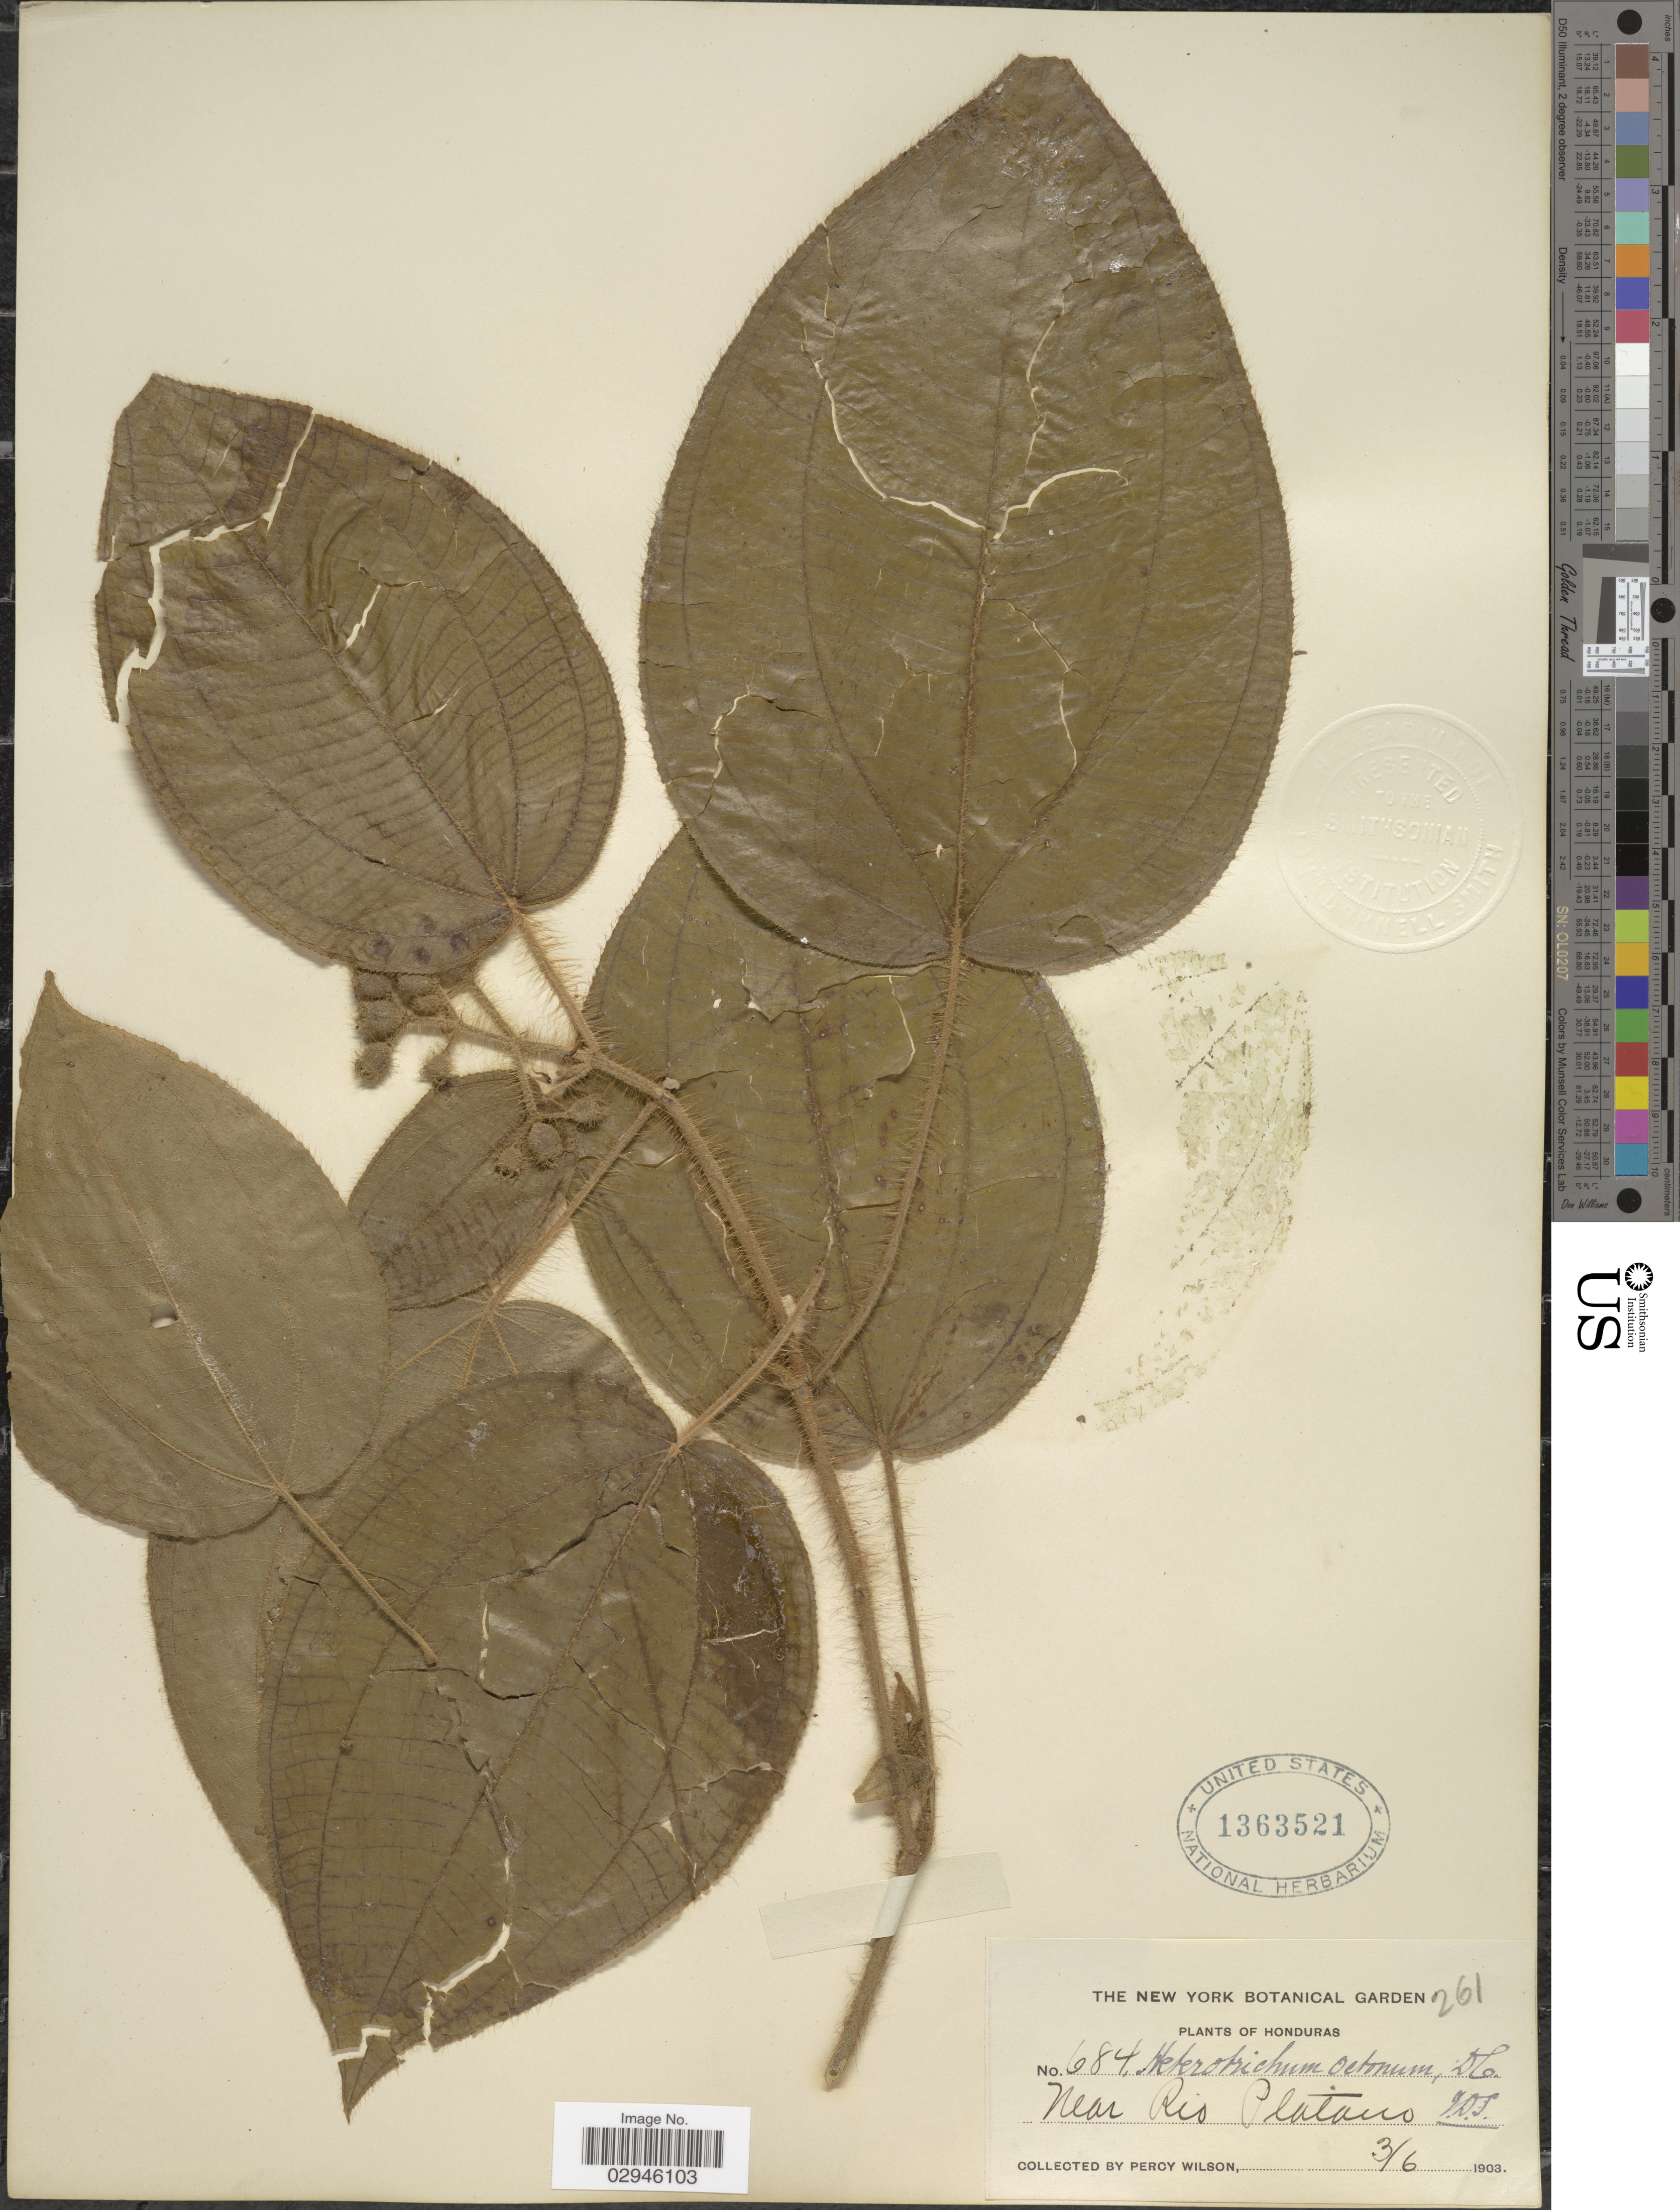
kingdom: Plantae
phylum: Tracheophyta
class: Magnoliopsida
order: Myrtales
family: Melastomataceae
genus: Heterotrichum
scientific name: Heterotrichum octonum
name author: (Bonpl.) DC.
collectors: P. Wilson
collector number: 684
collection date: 1903-06-03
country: Honduras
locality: Near Rio Platano.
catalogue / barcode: US 1363521